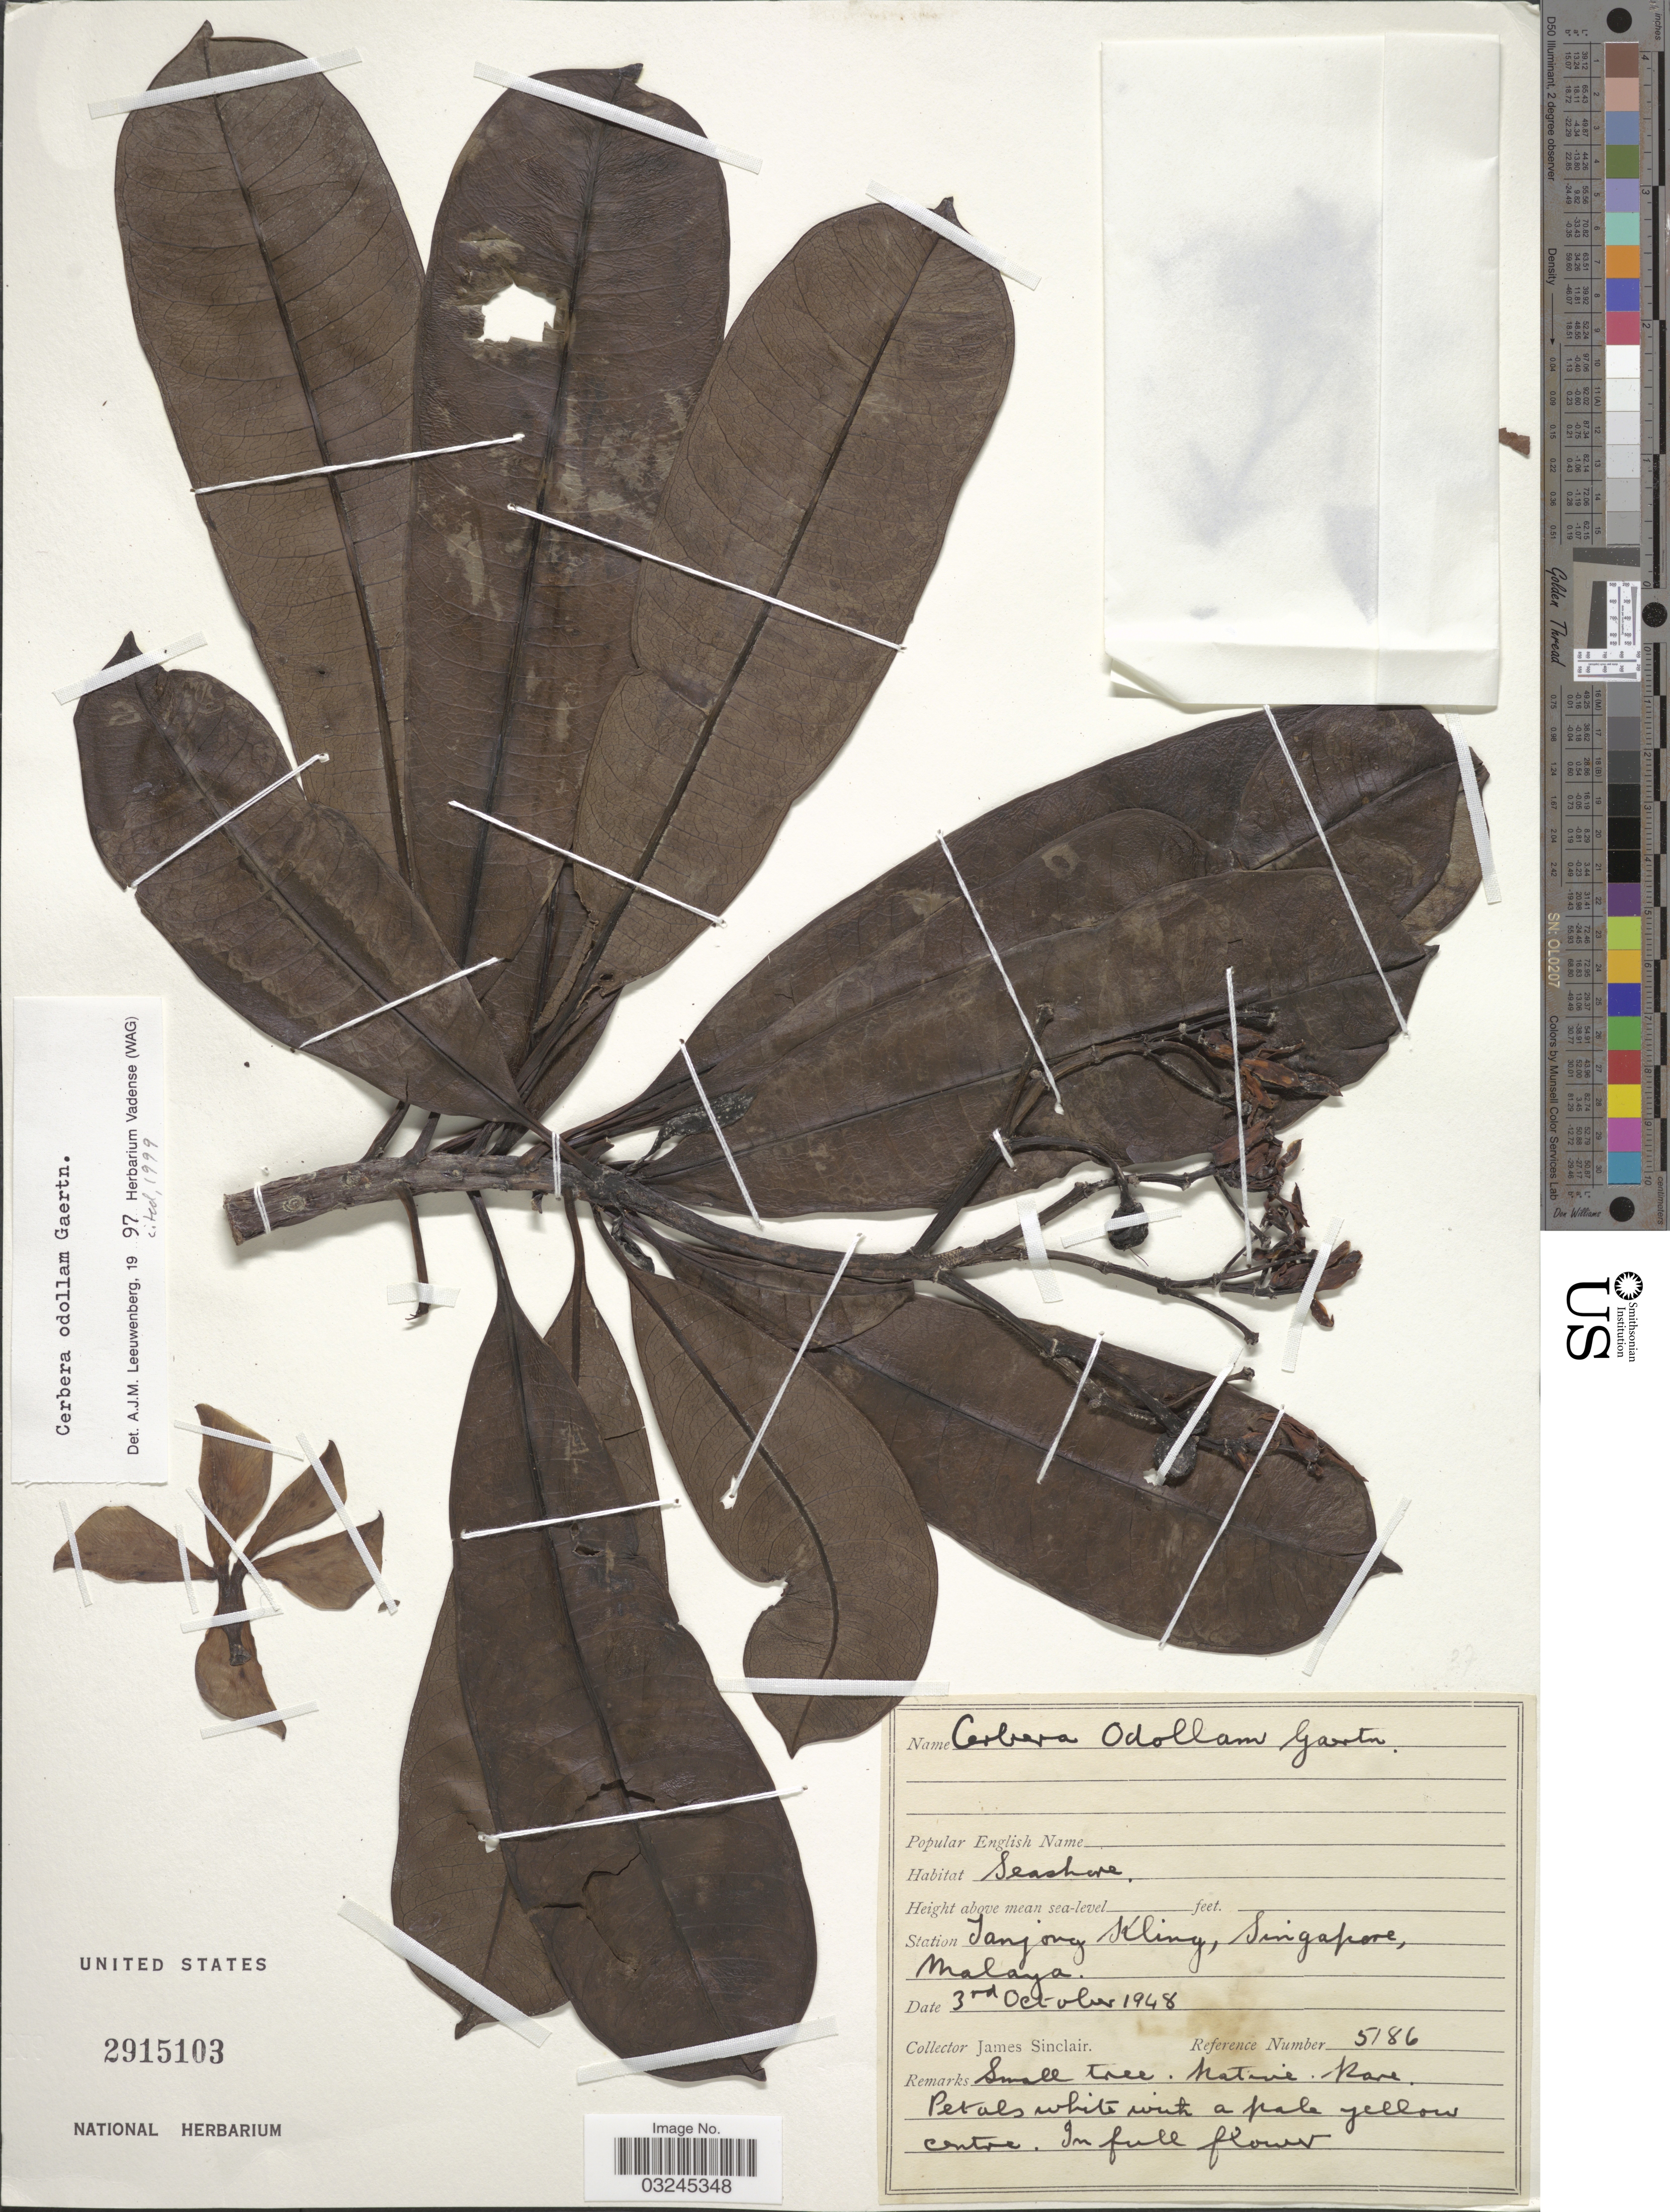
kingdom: Plantae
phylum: Tracheophyta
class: Magnoliopsida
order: Gentianales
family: Apocynaceae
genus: Cerbera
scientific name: Cerbera odollam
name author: Gaertn.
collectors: J. Sinclair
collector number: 5186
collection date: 1948-10-03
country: Singapore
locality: Station Tanjong Kling, Malaya.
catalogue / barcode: US 2915103